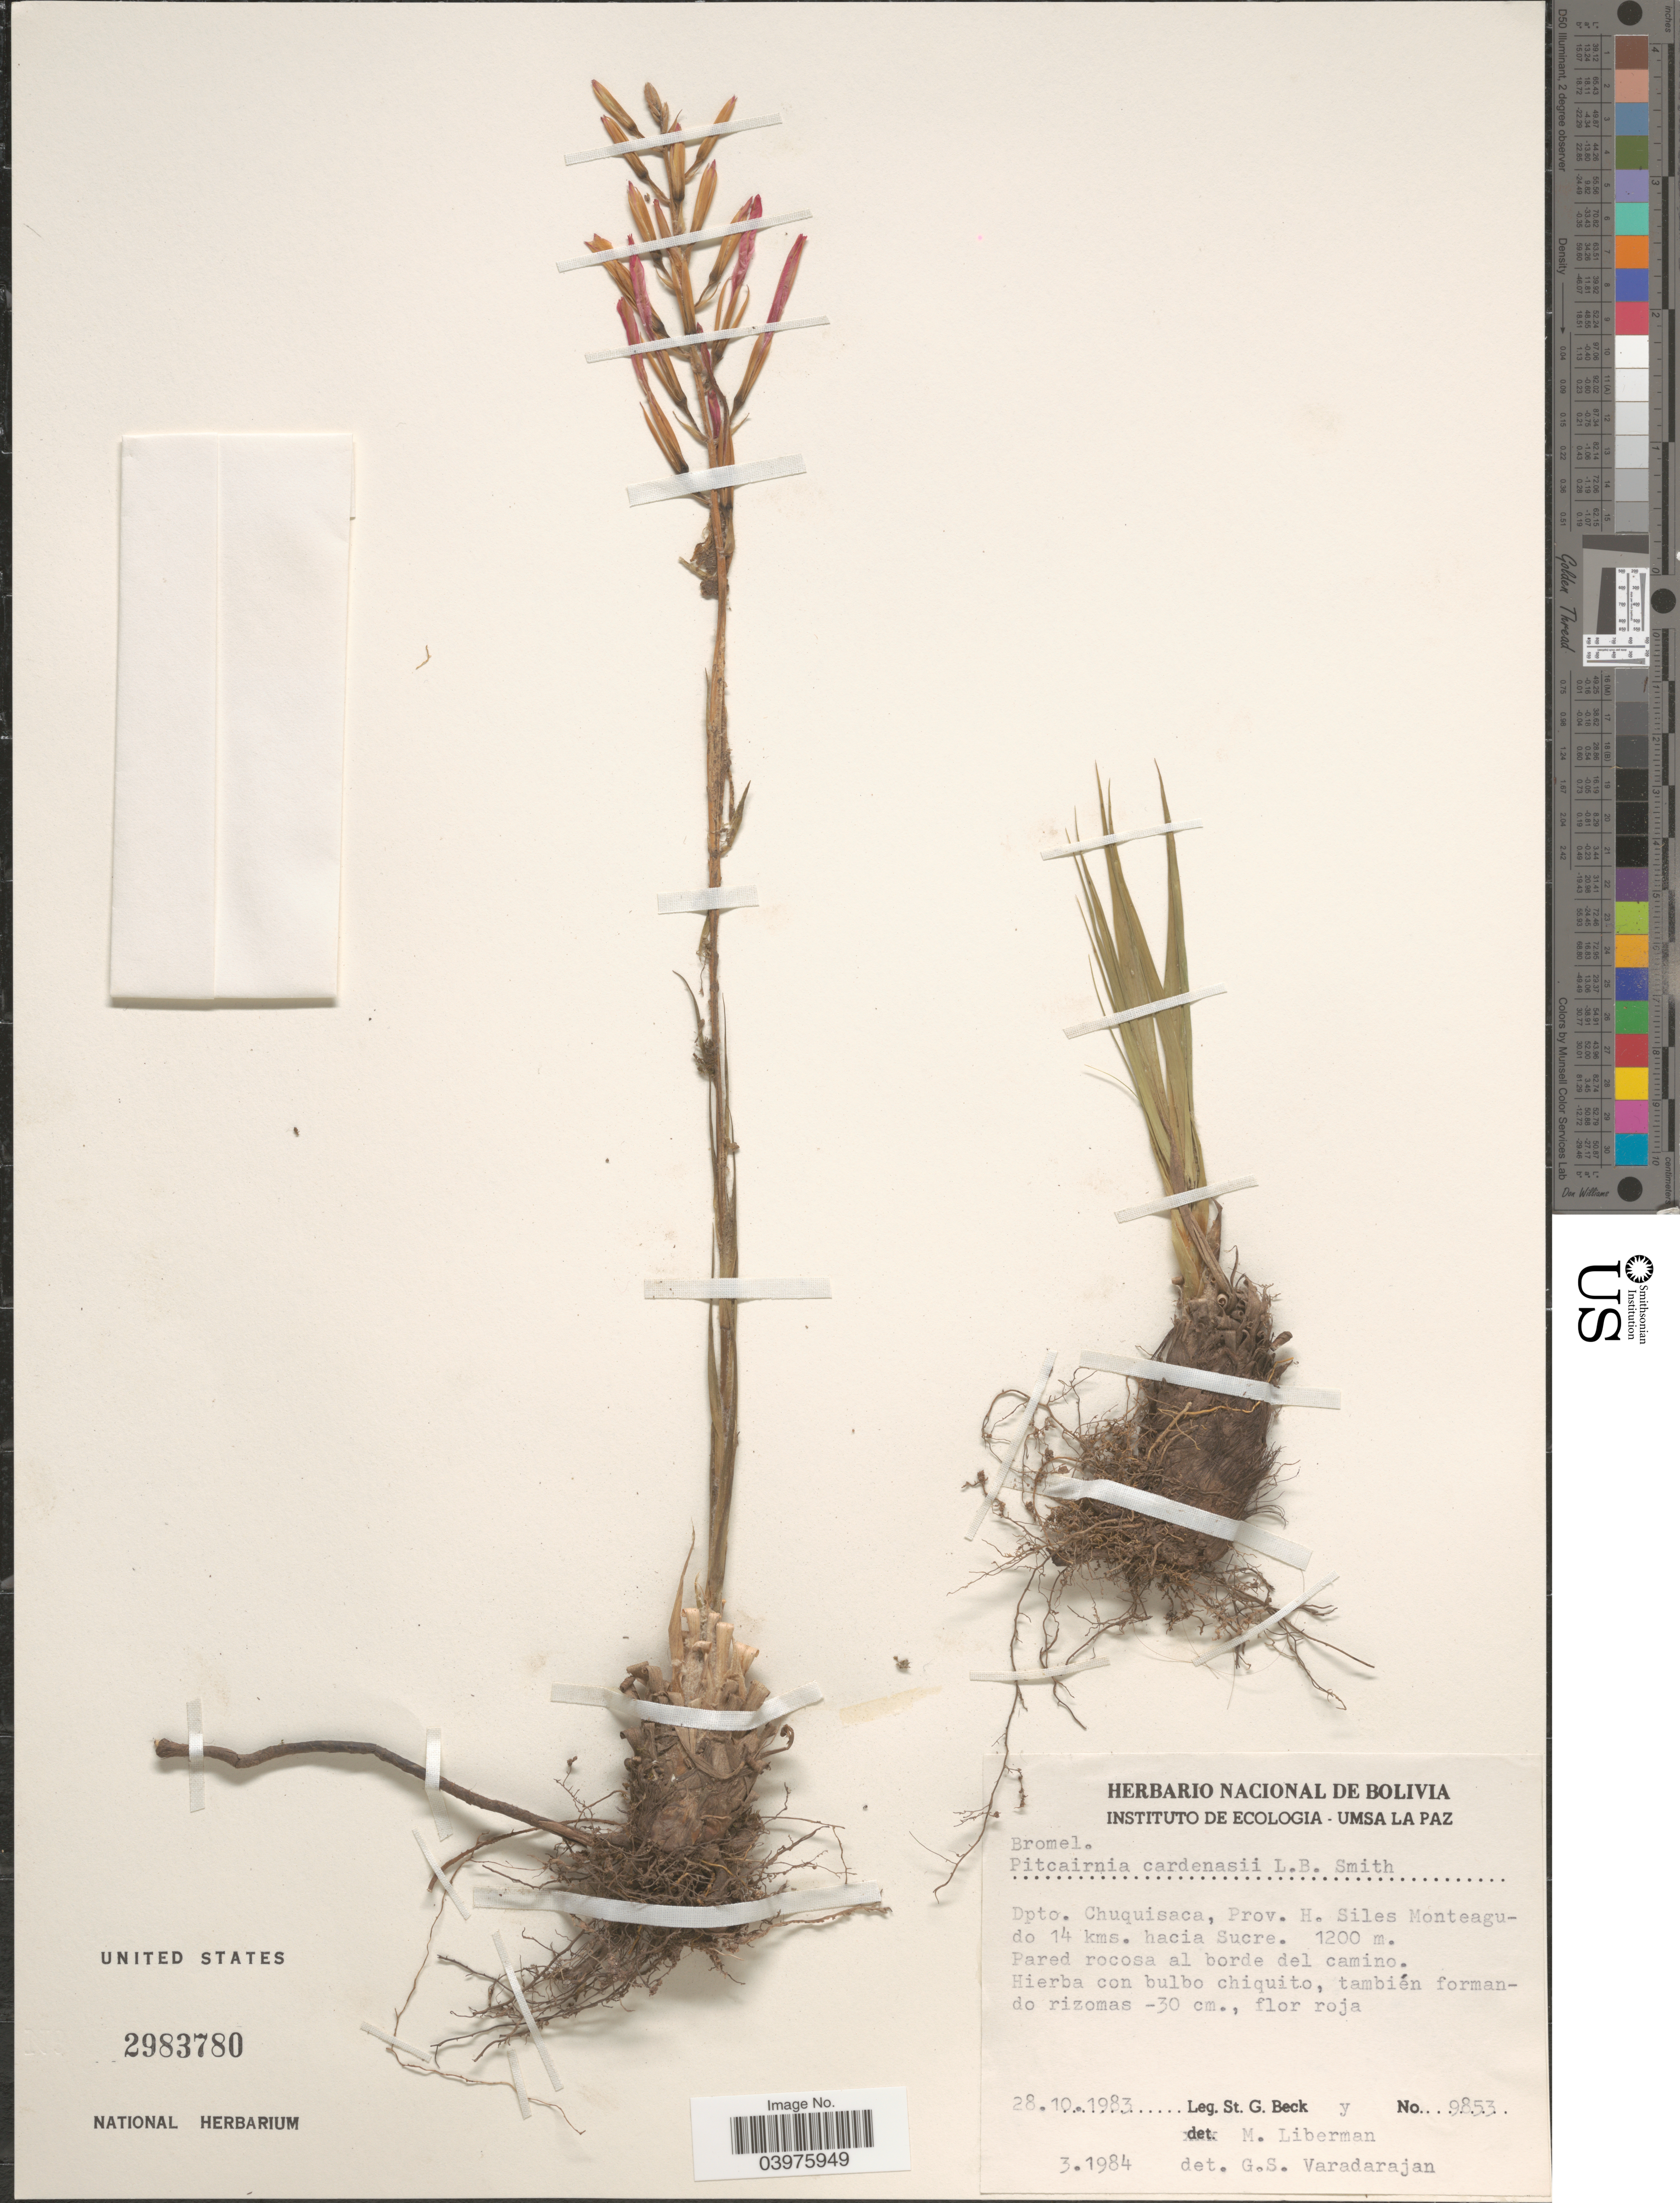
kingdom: Plantae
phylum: Tracheophyta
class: Liliopsida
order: Poales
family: Bromeliaceae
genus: Pitcairnia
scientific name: Pitcairnia cardenasii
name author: L.B. Sm.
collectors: S. G. Beck & M. Liberman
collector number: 9853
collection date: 1983-10-28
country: Bolivia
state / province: Chuquisaca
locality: Dpto. Chuquisaca, Prov. H. Siles Monteagudo 14 kms. hacia Sucre. Pared rocosa al borde del camino.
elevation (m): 1200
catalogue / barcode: US 2983780